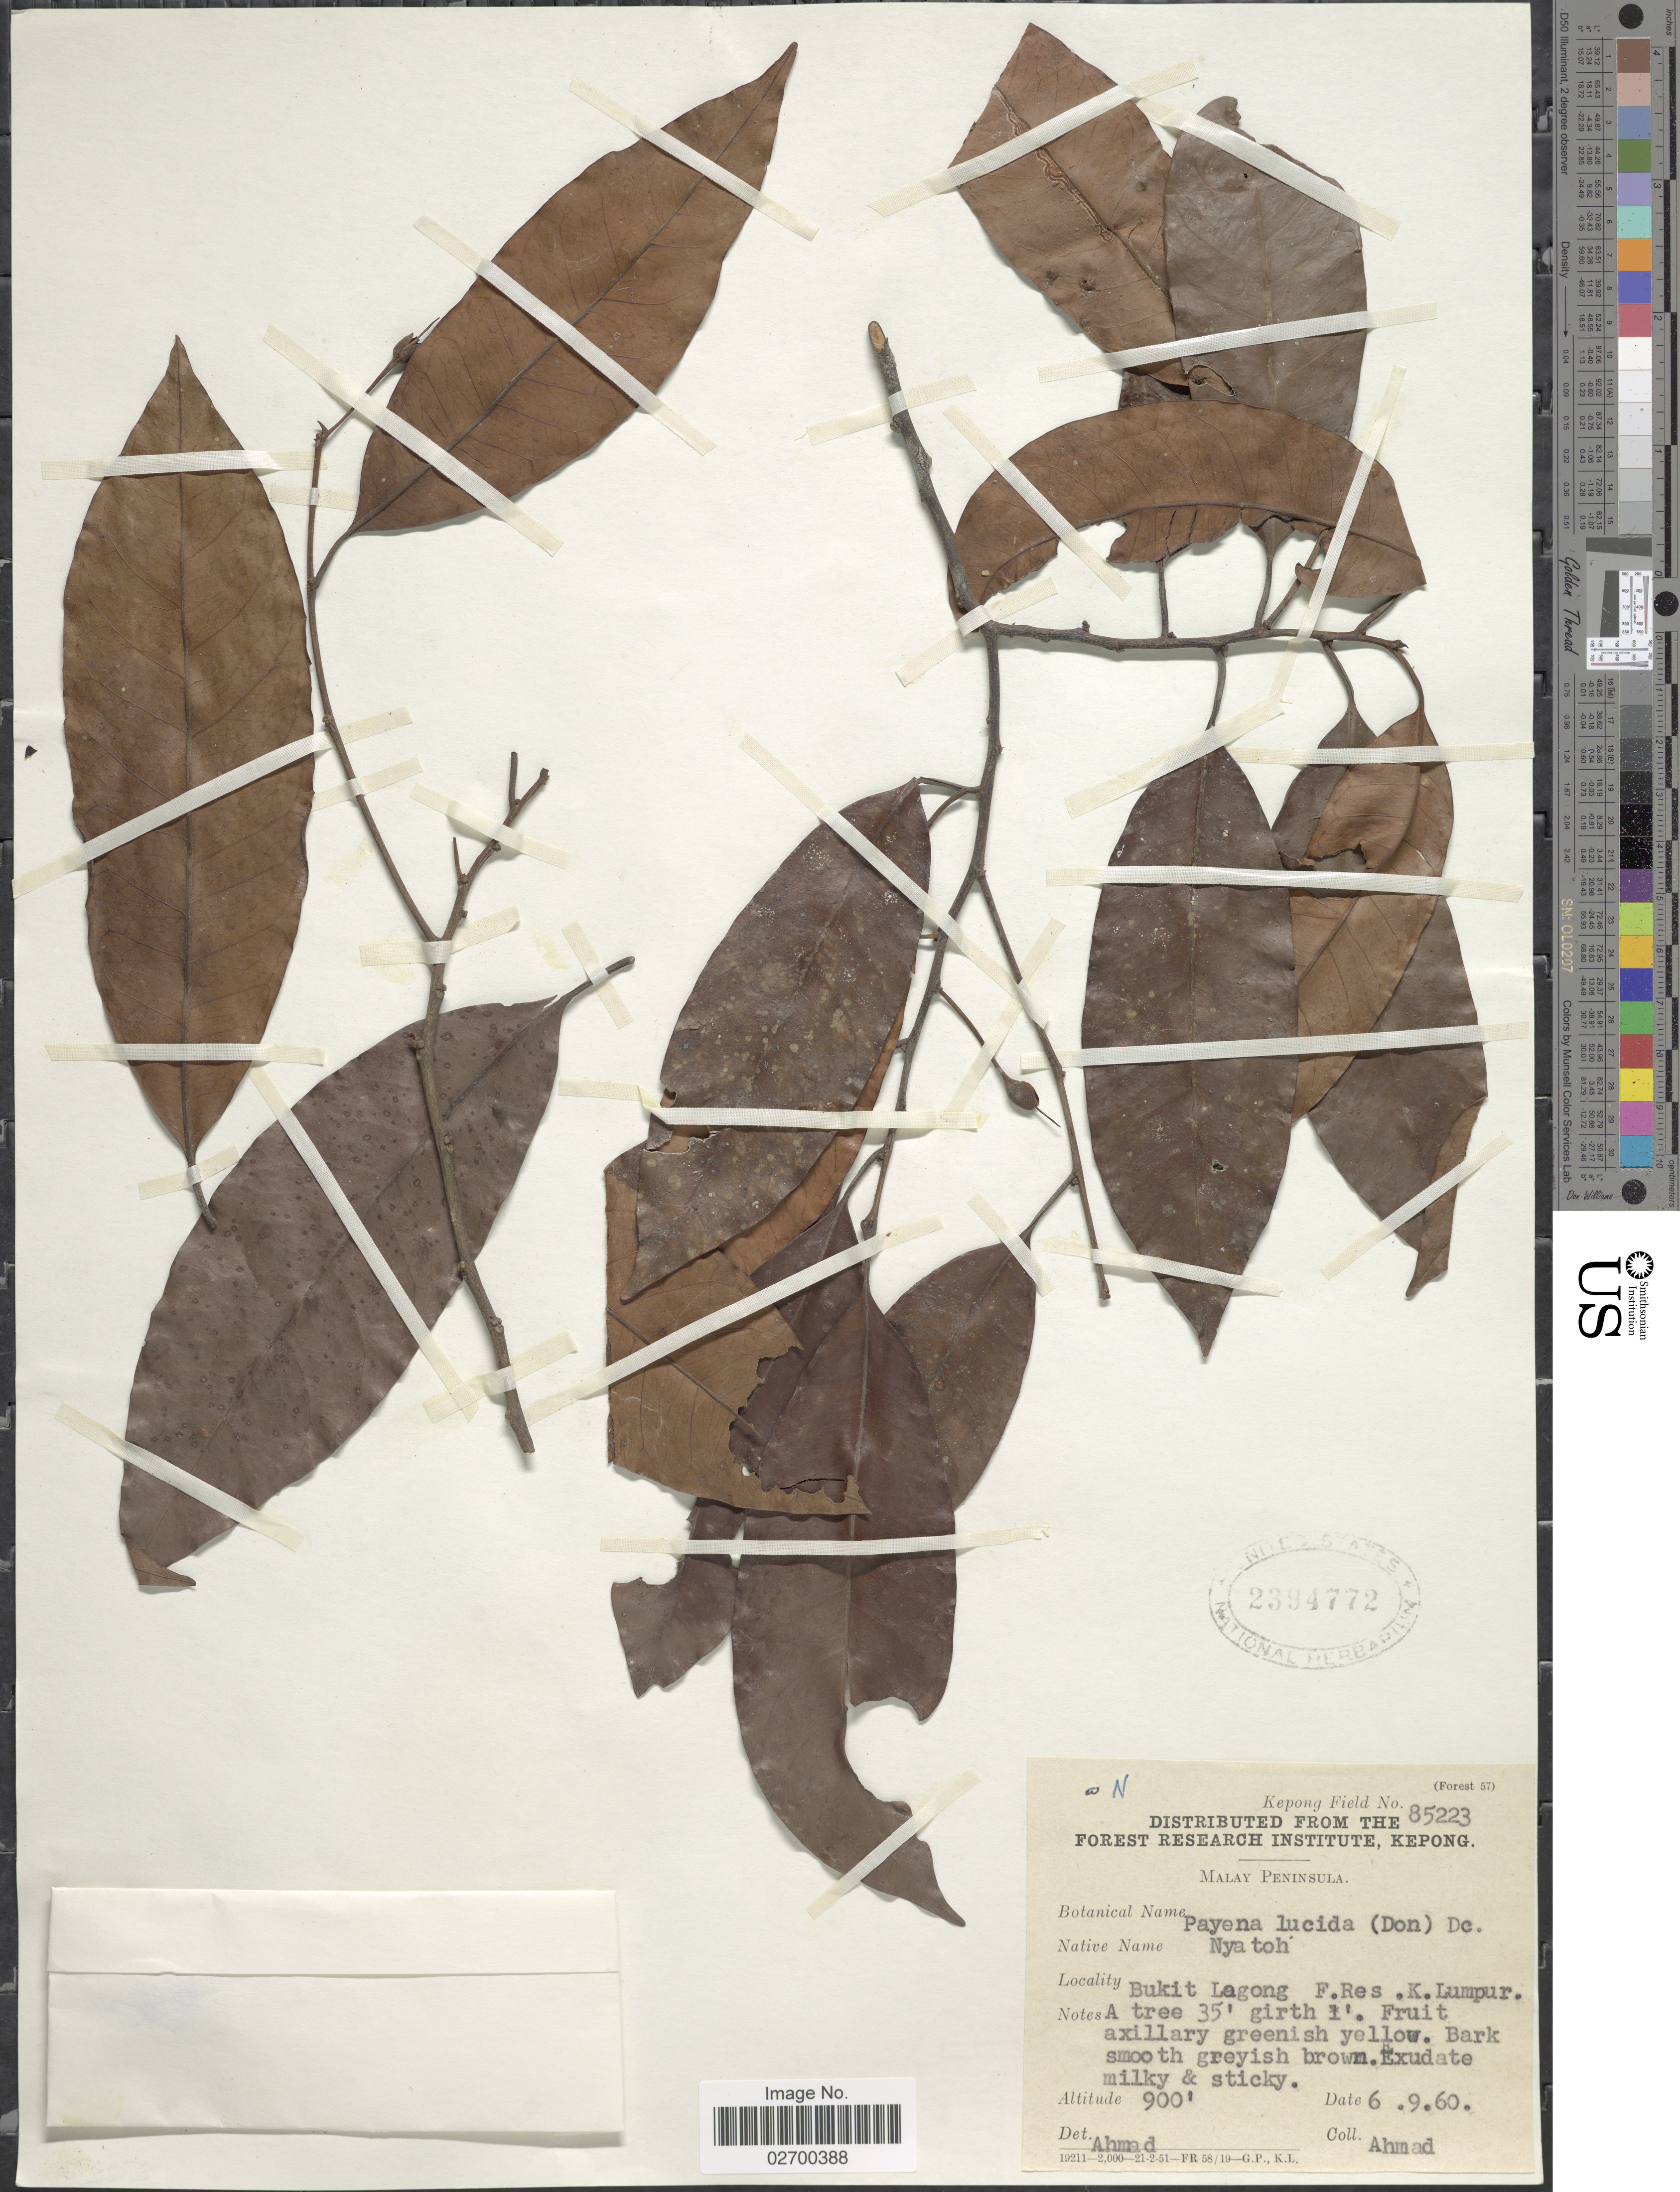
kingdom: Plantae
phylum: Tracheophyta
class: Magnoliopsida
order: Ericales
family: Sapotaceae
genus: Payena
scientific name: Payena lucida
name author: A. DC.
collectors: -. Ahmad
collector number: kepong Field 85223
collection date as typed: Transcribed d/m/y: 6/9/60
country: Malaysia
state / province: Kuala Lumpur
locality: Malay Peninsula. Bukit Lagong F.Res.K.Lumpur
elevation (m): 274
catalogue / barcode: US 2394772